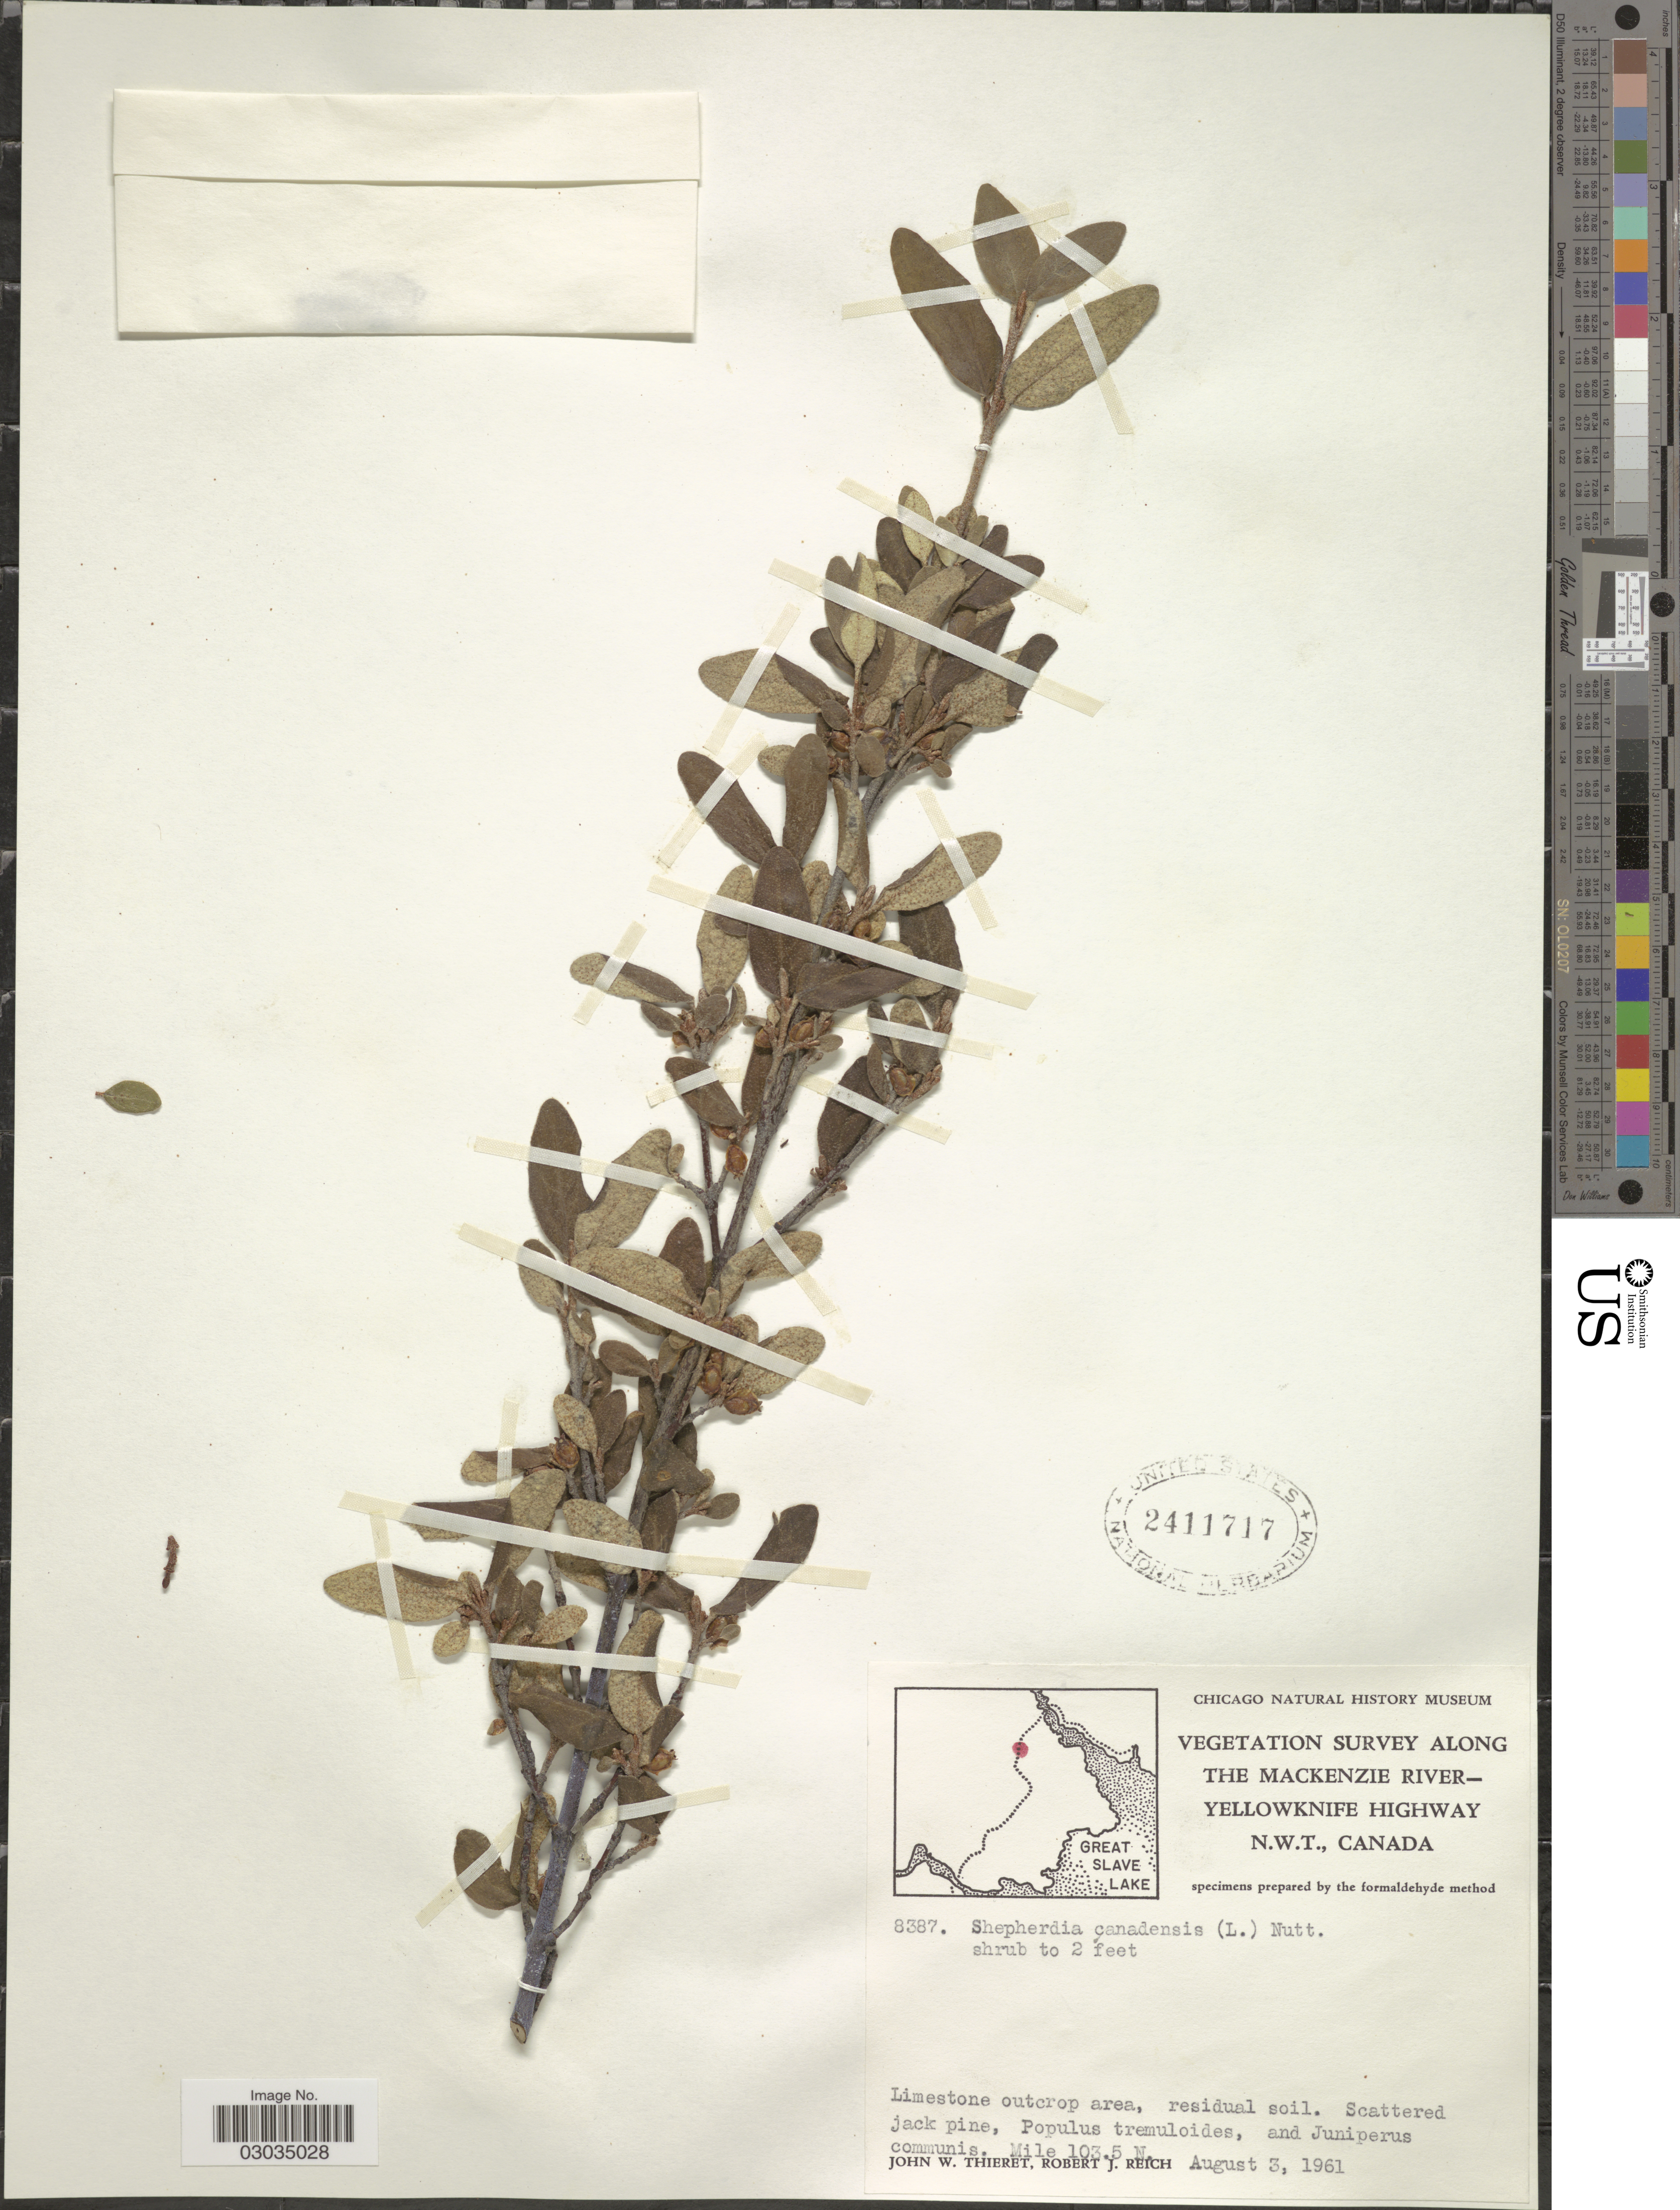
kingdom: Plantae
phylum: Tracheophyta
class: Magnoliopsida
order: Rosales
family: Elaeagnaceae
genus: Shepherdia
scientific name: Shepherdia canadensis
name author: (L.) Nutt.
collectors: J. W. Thieret & R. Reich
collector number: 8387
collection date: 1961-08-03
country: Canada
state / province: Northwest Territories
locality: Along The Mackenzie River, Yellowknife Highway, N.W.T., Mile 103.5 N.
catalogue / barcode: US 2411717